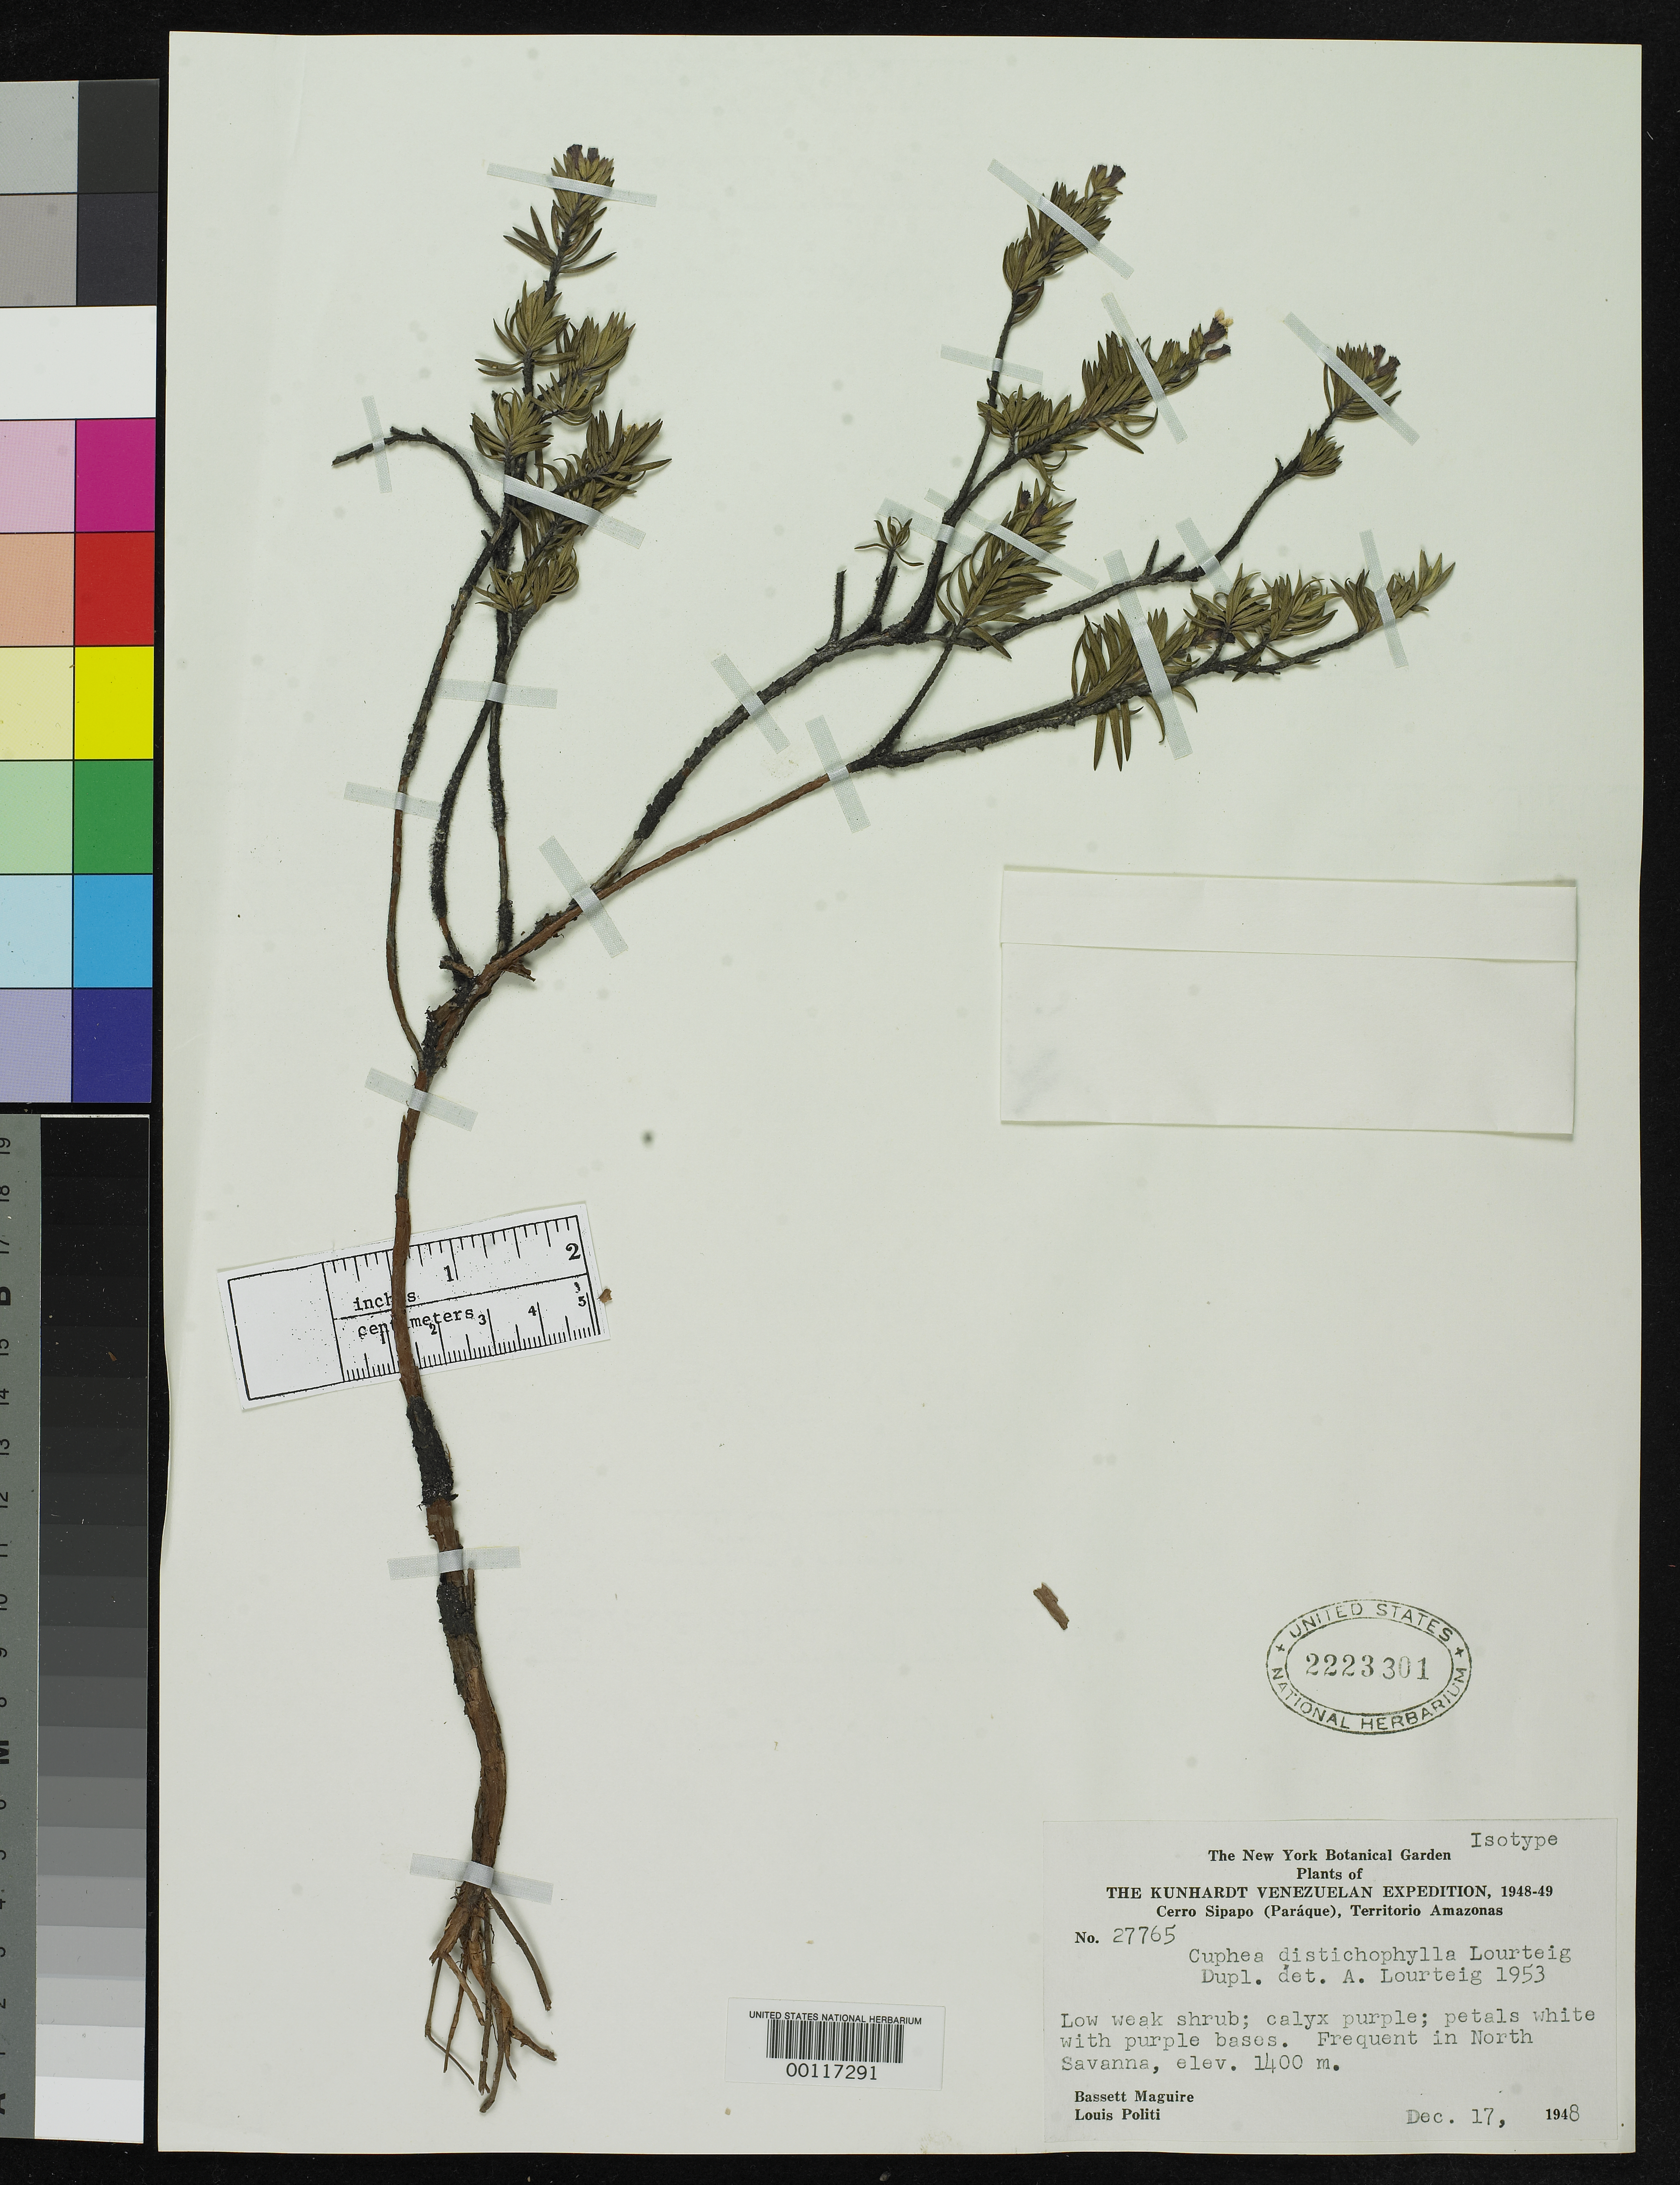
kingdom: Plantae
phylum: Tracheophyta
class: Magnoliopsida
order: Myrtales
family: Lythraceae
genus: Cuphea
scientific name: Cuphea distichophylla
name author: Lourteig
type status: Isotype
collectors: B. Maguire & L. Politi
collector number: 27765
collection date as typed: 17 Dec 1948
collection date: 1948-12-17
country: Venezuela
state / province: Amazonas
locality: Cerro Sipapo (Paraque).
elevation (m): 1400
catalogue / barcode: US 2223301